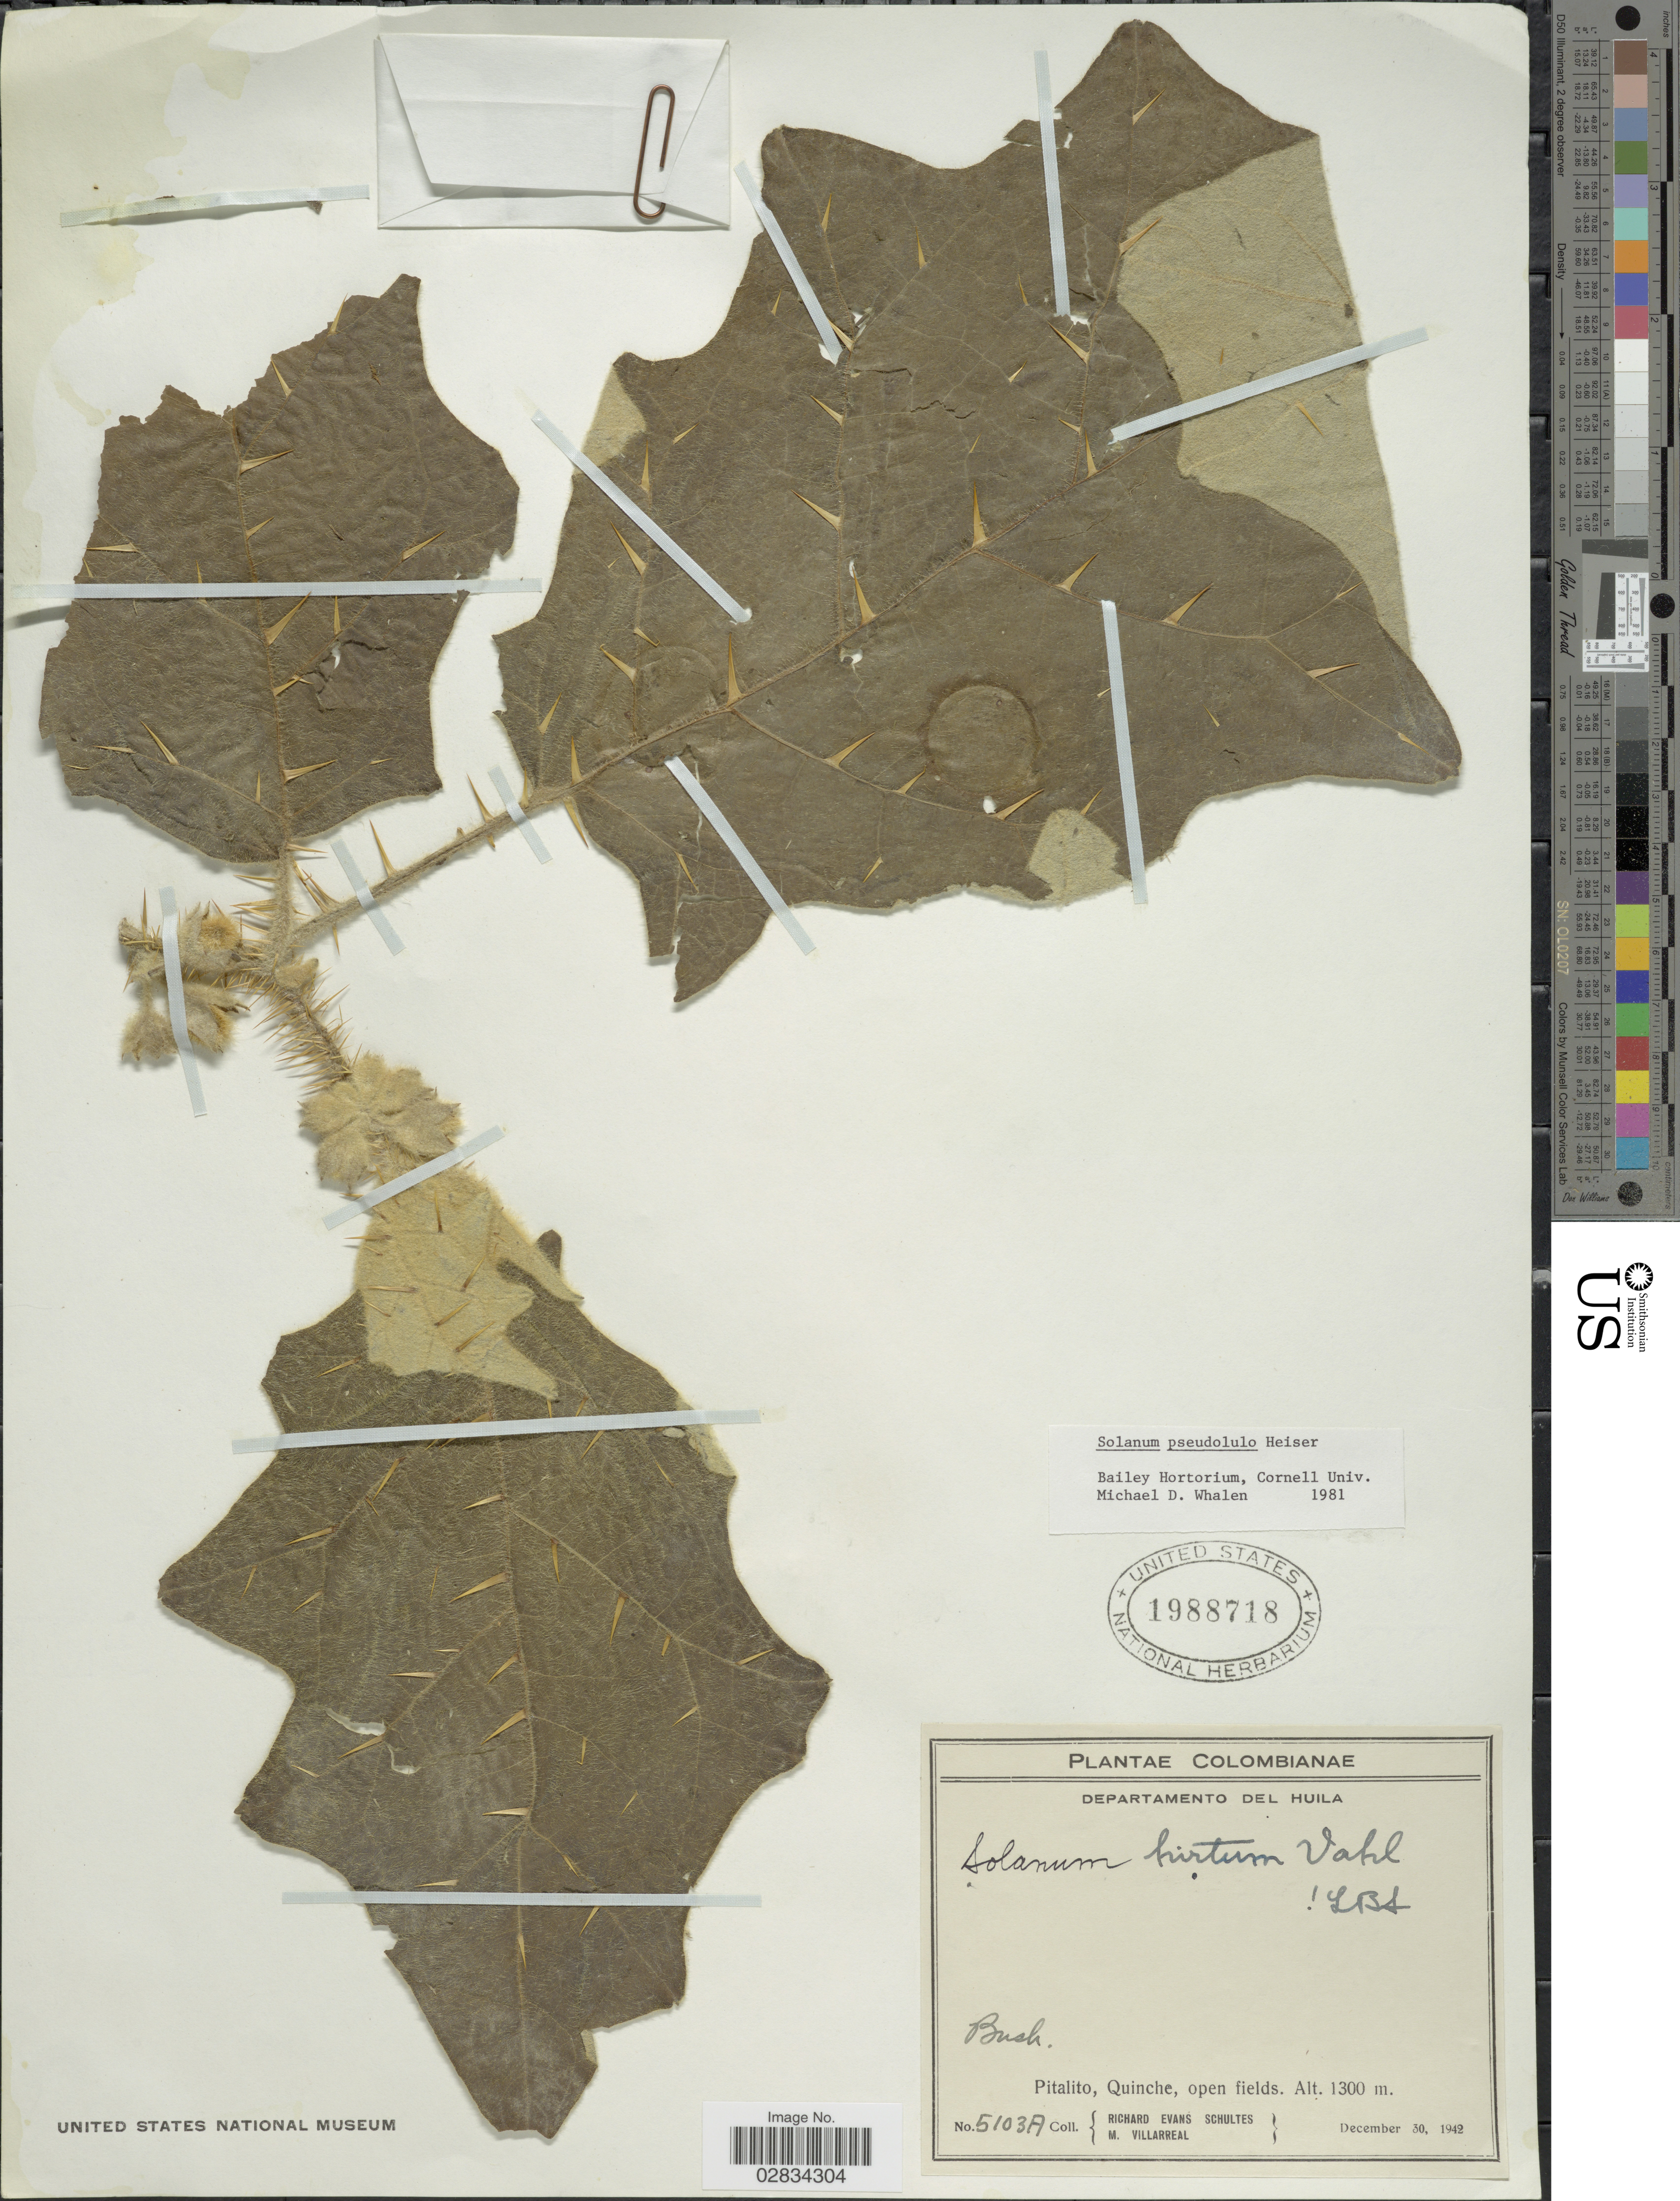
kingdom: Plantae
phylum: Tracheophyta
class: Magnoliopsida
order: Solanales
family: Solanaceae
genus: Solanum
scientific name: Solanum pseudolulo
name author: Heiser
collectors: R. E. Schultes & M. Villarreal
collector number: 5103A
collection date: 1942-12-30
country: Colombia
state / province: Huila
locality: Departamento del Huila. Pitalito, Quinche, open fields.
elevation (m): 1300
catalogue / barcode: US 1988718